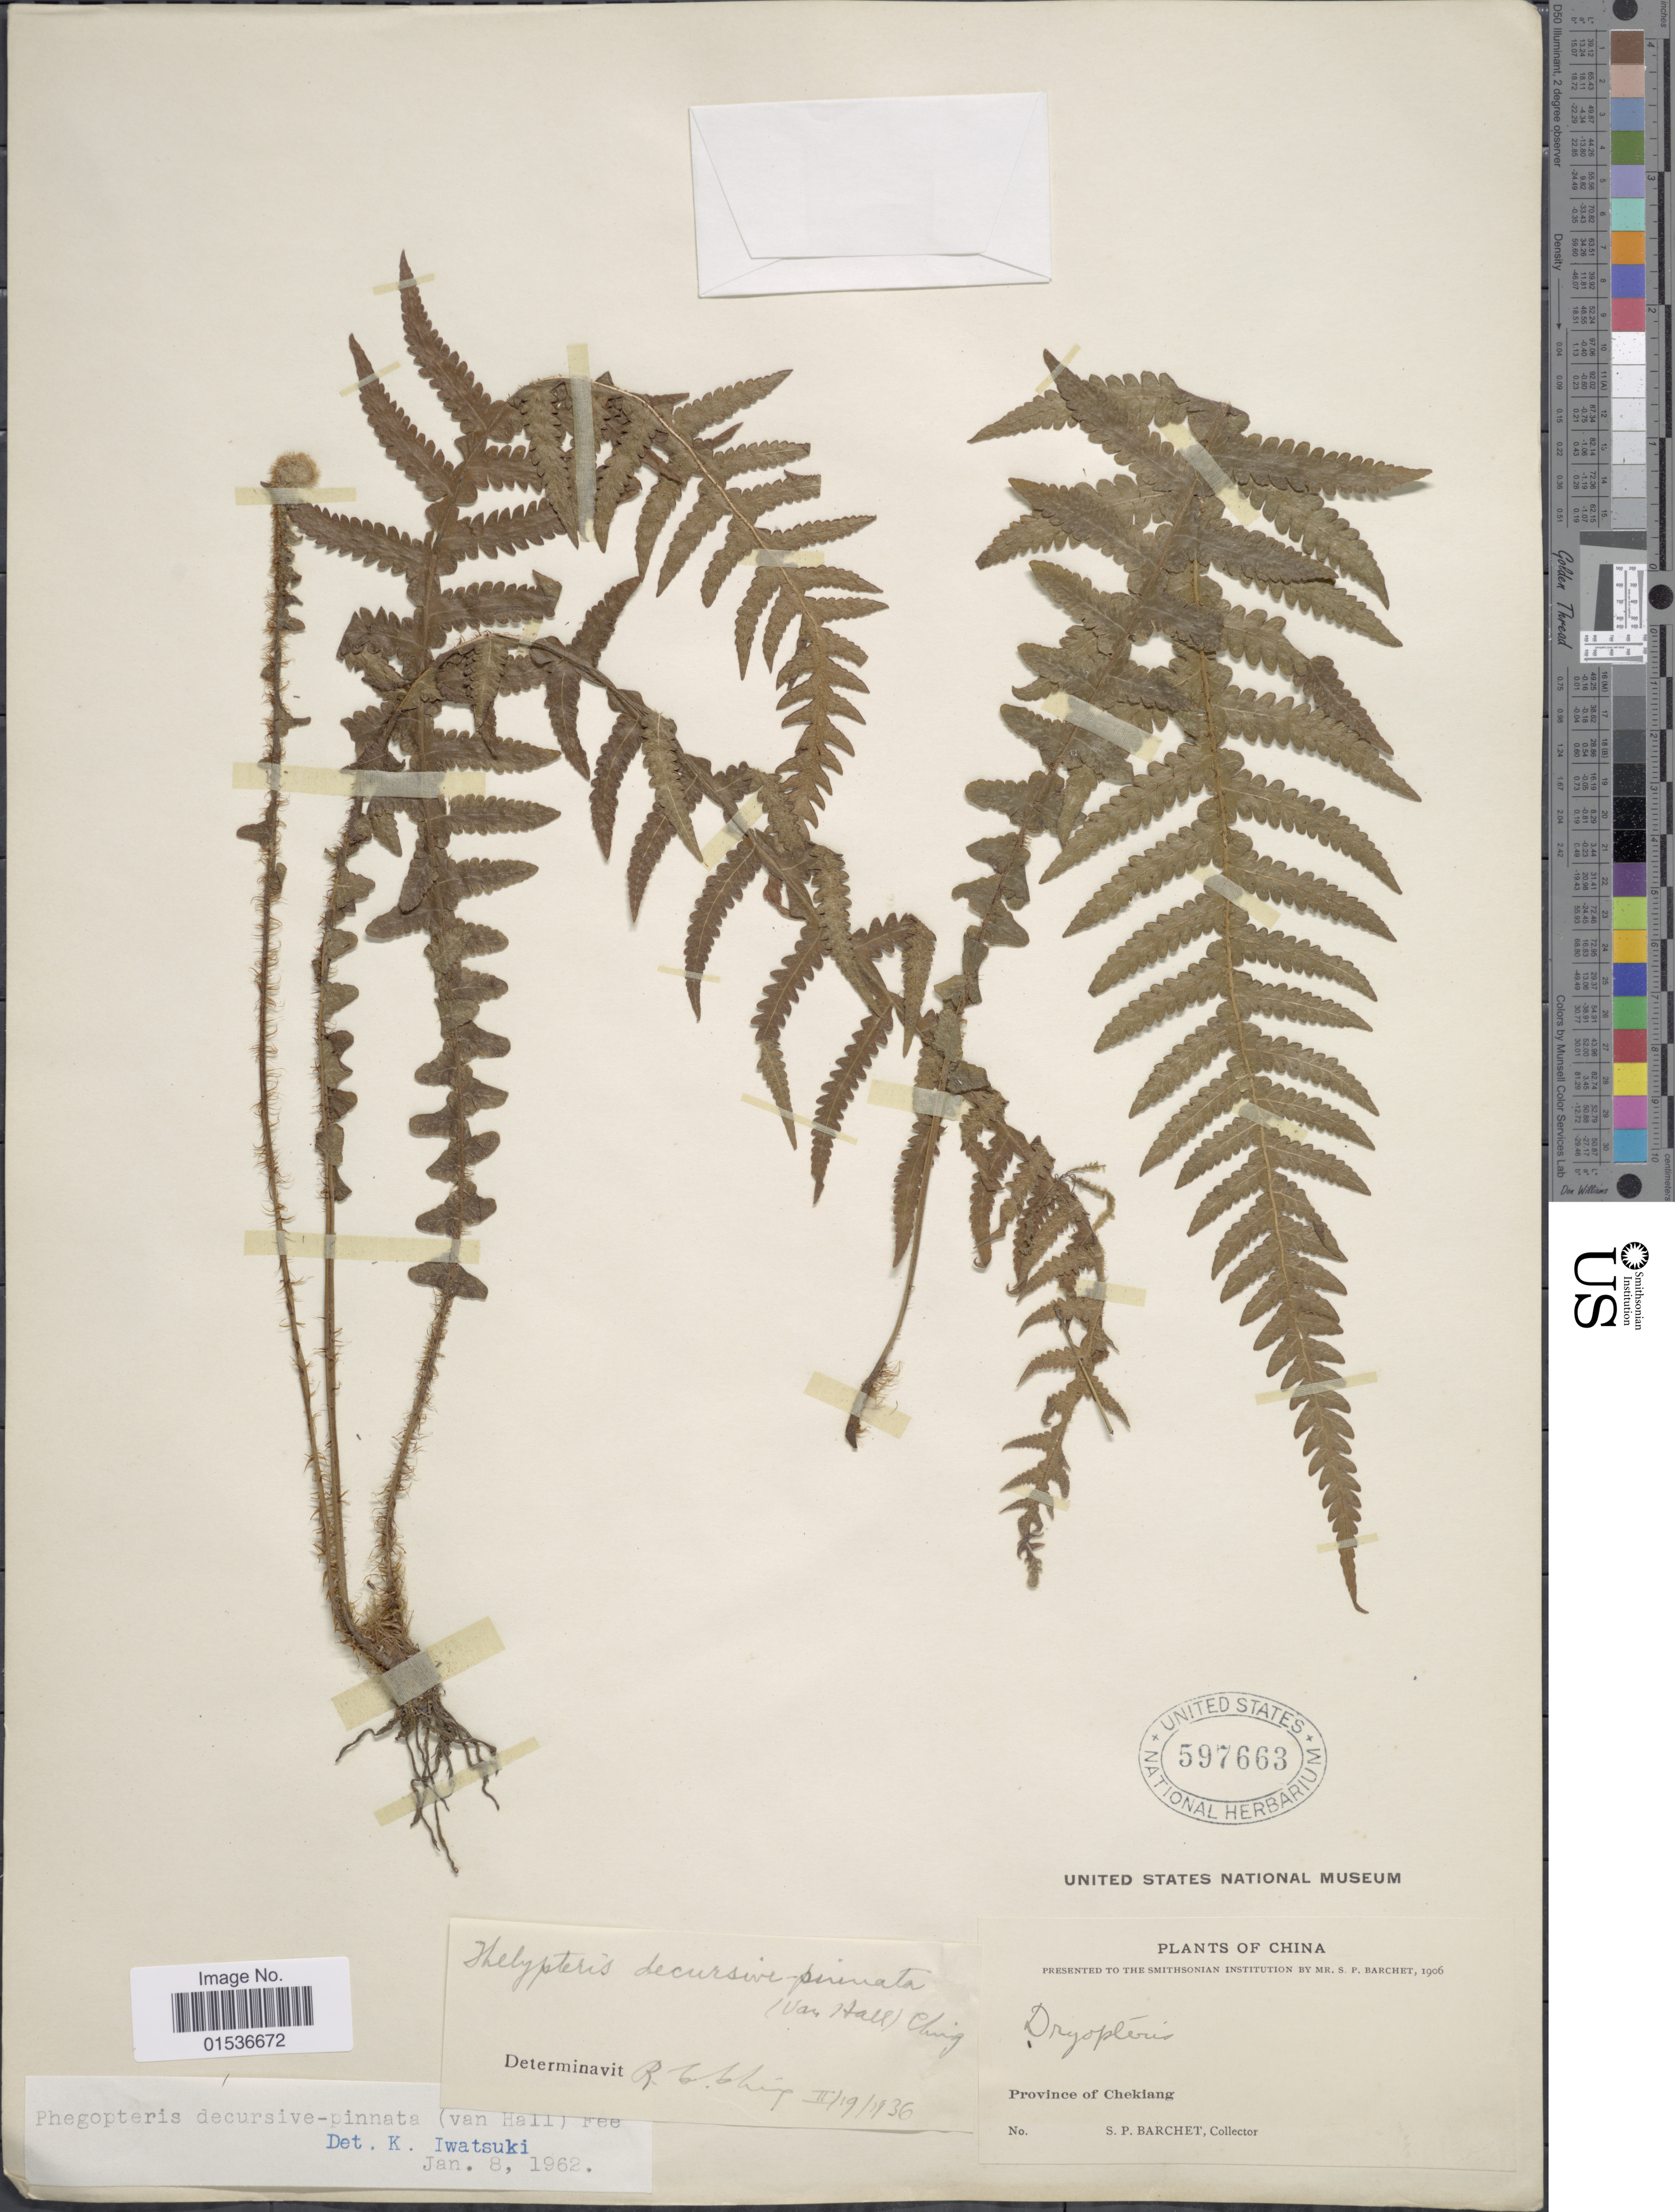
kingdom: Plantae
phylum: Tracheophyta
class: Polypodiopsida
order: Polypodiales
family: Thelypteridaceae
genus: Phegopteris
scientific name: Phegopteris decursivepinnata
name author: (H.C. Hall) Fée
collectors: S. P. Barchet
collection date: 1960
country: China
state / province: Zhejiang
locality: China. Province of Chekiang.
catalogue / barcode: US 597663